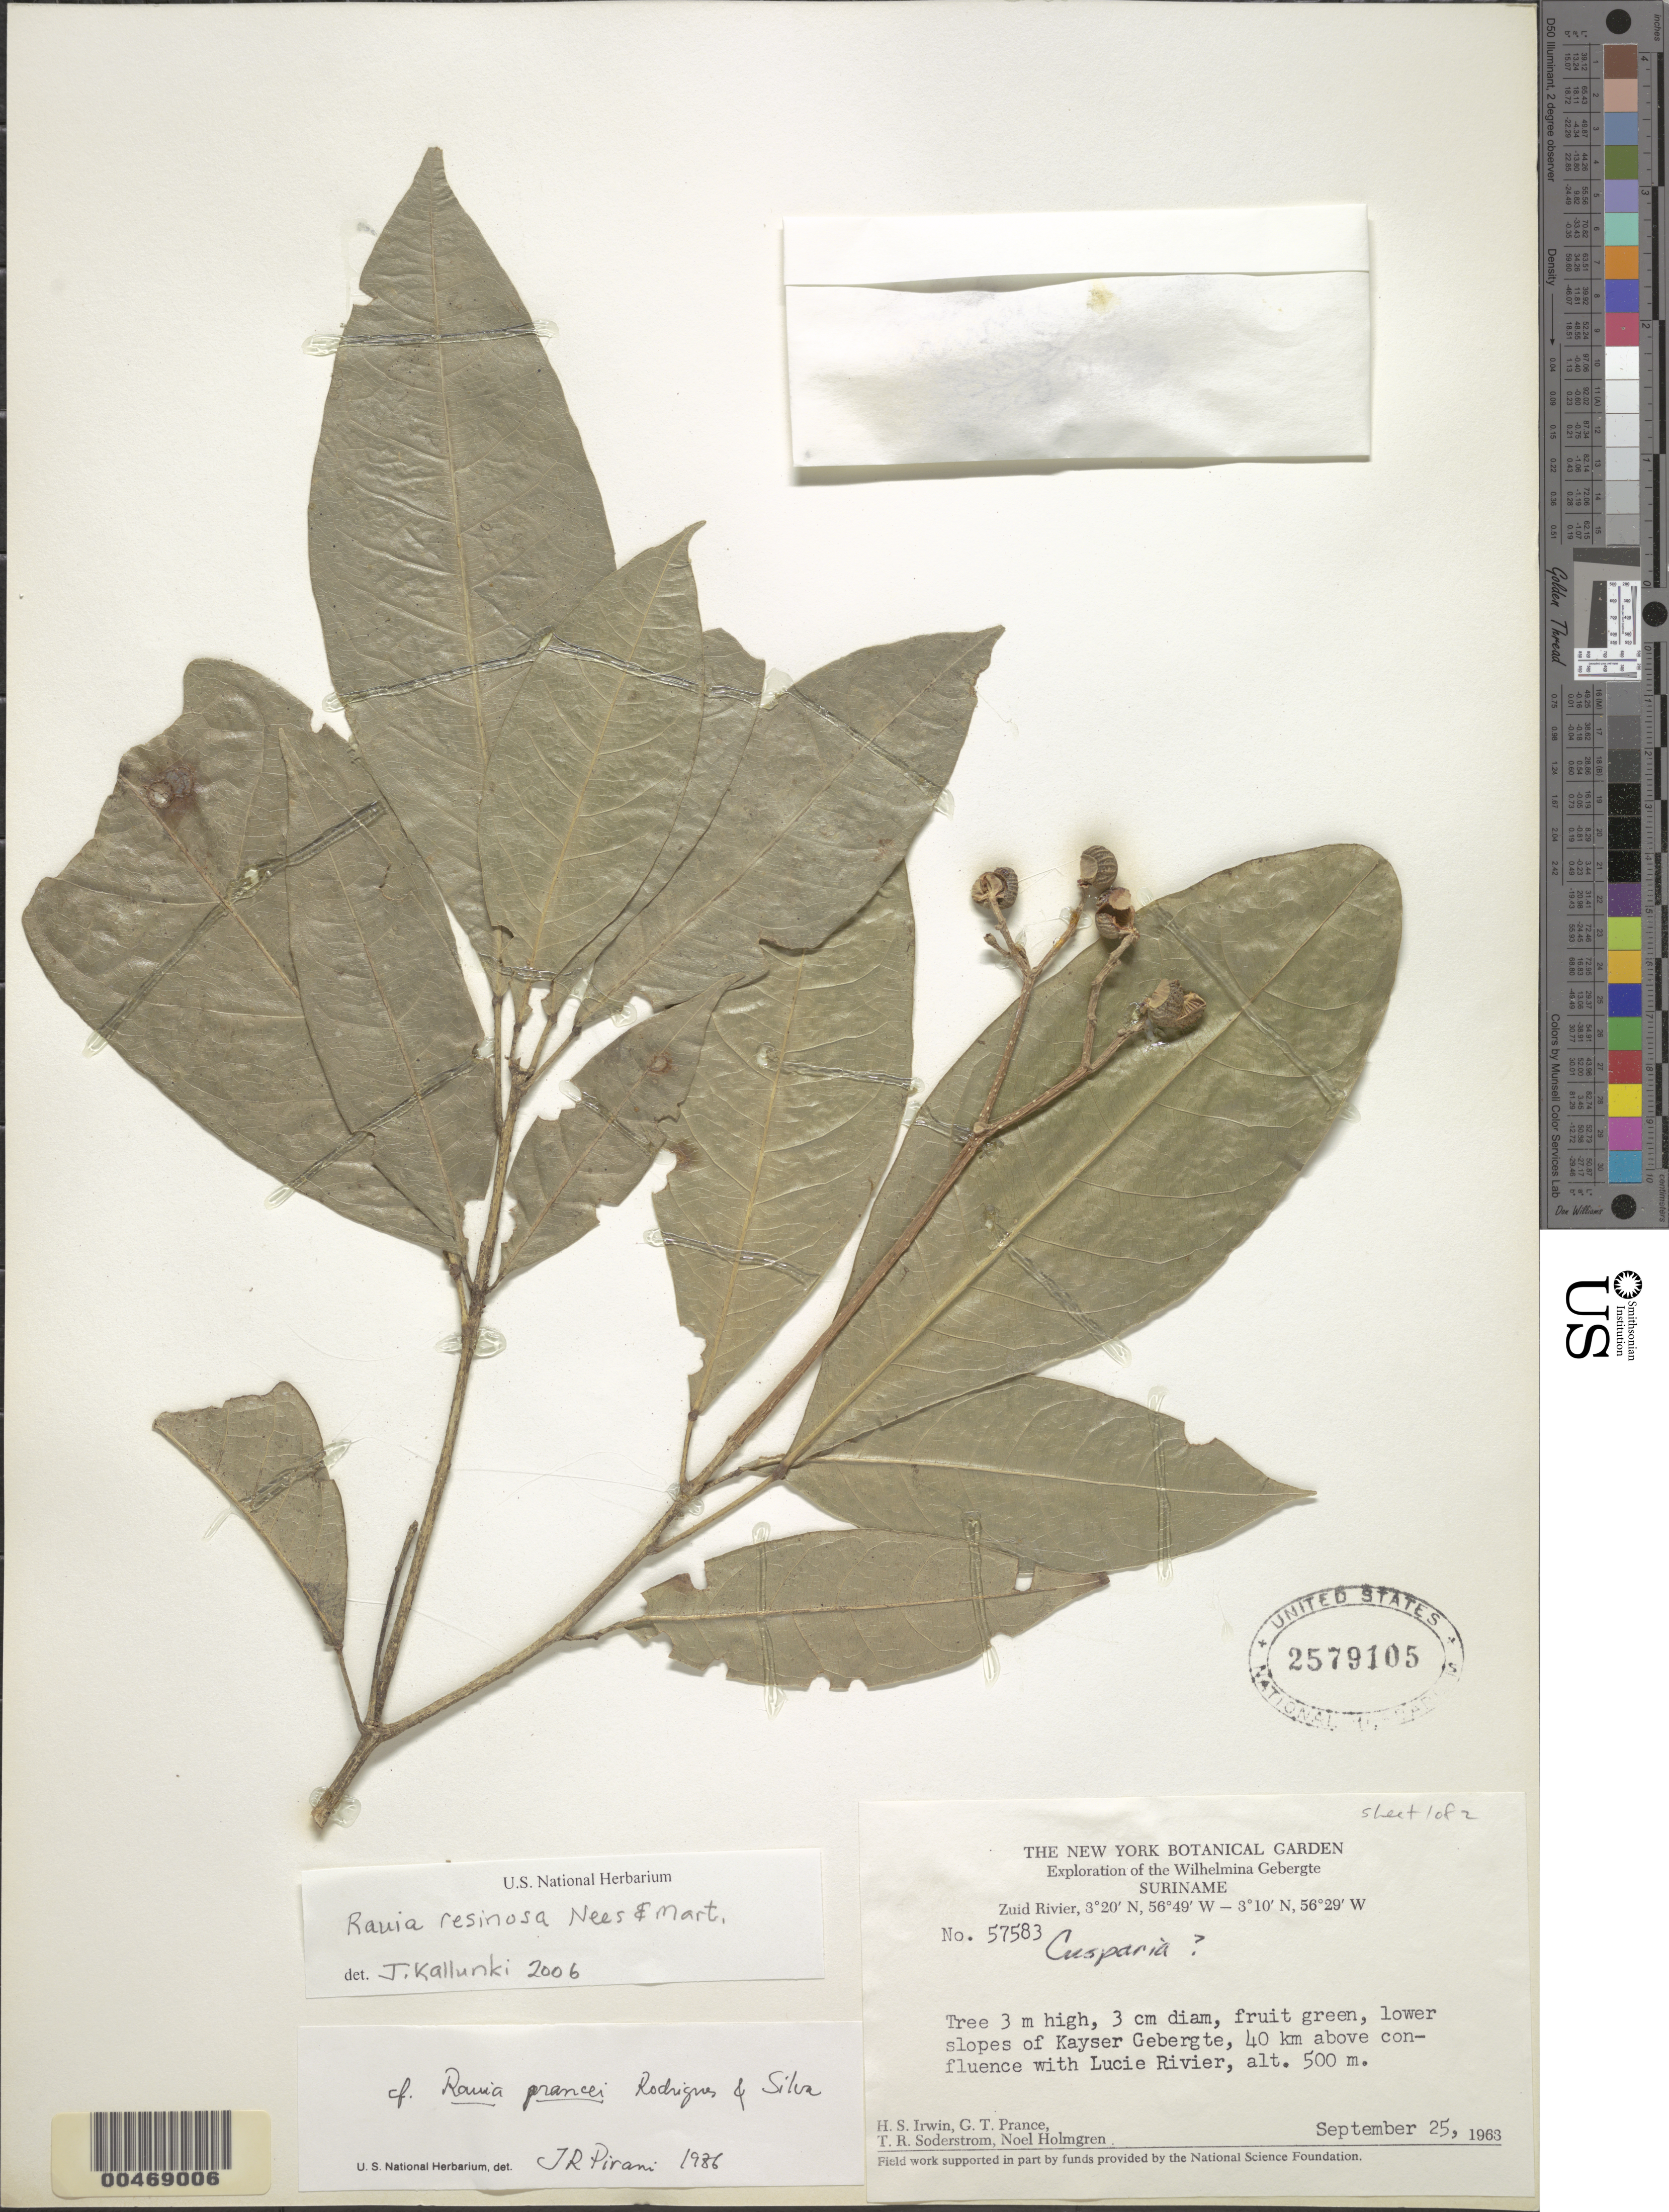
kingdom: Plantae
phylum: Tracheophyta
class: Magnoliopsida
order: Sapindales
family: Rutaceae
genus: Rauia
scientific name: Rauia resinosa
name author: Nees & Mart.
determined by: Kallunki, Jacquelyn A.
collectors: H. Irwin, G. T. Prance, T. R. Soderstrom & N. H. Holmgren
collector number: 57583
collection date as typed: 25-Sep-63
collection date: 1963-09-25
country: Suriname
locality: Kayser Airstrip, Zuid R., 45 km above confl. with Lucie R., Wilhelmina Gebergte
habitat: Lower slopes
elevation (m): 500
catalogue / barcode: US 2579105